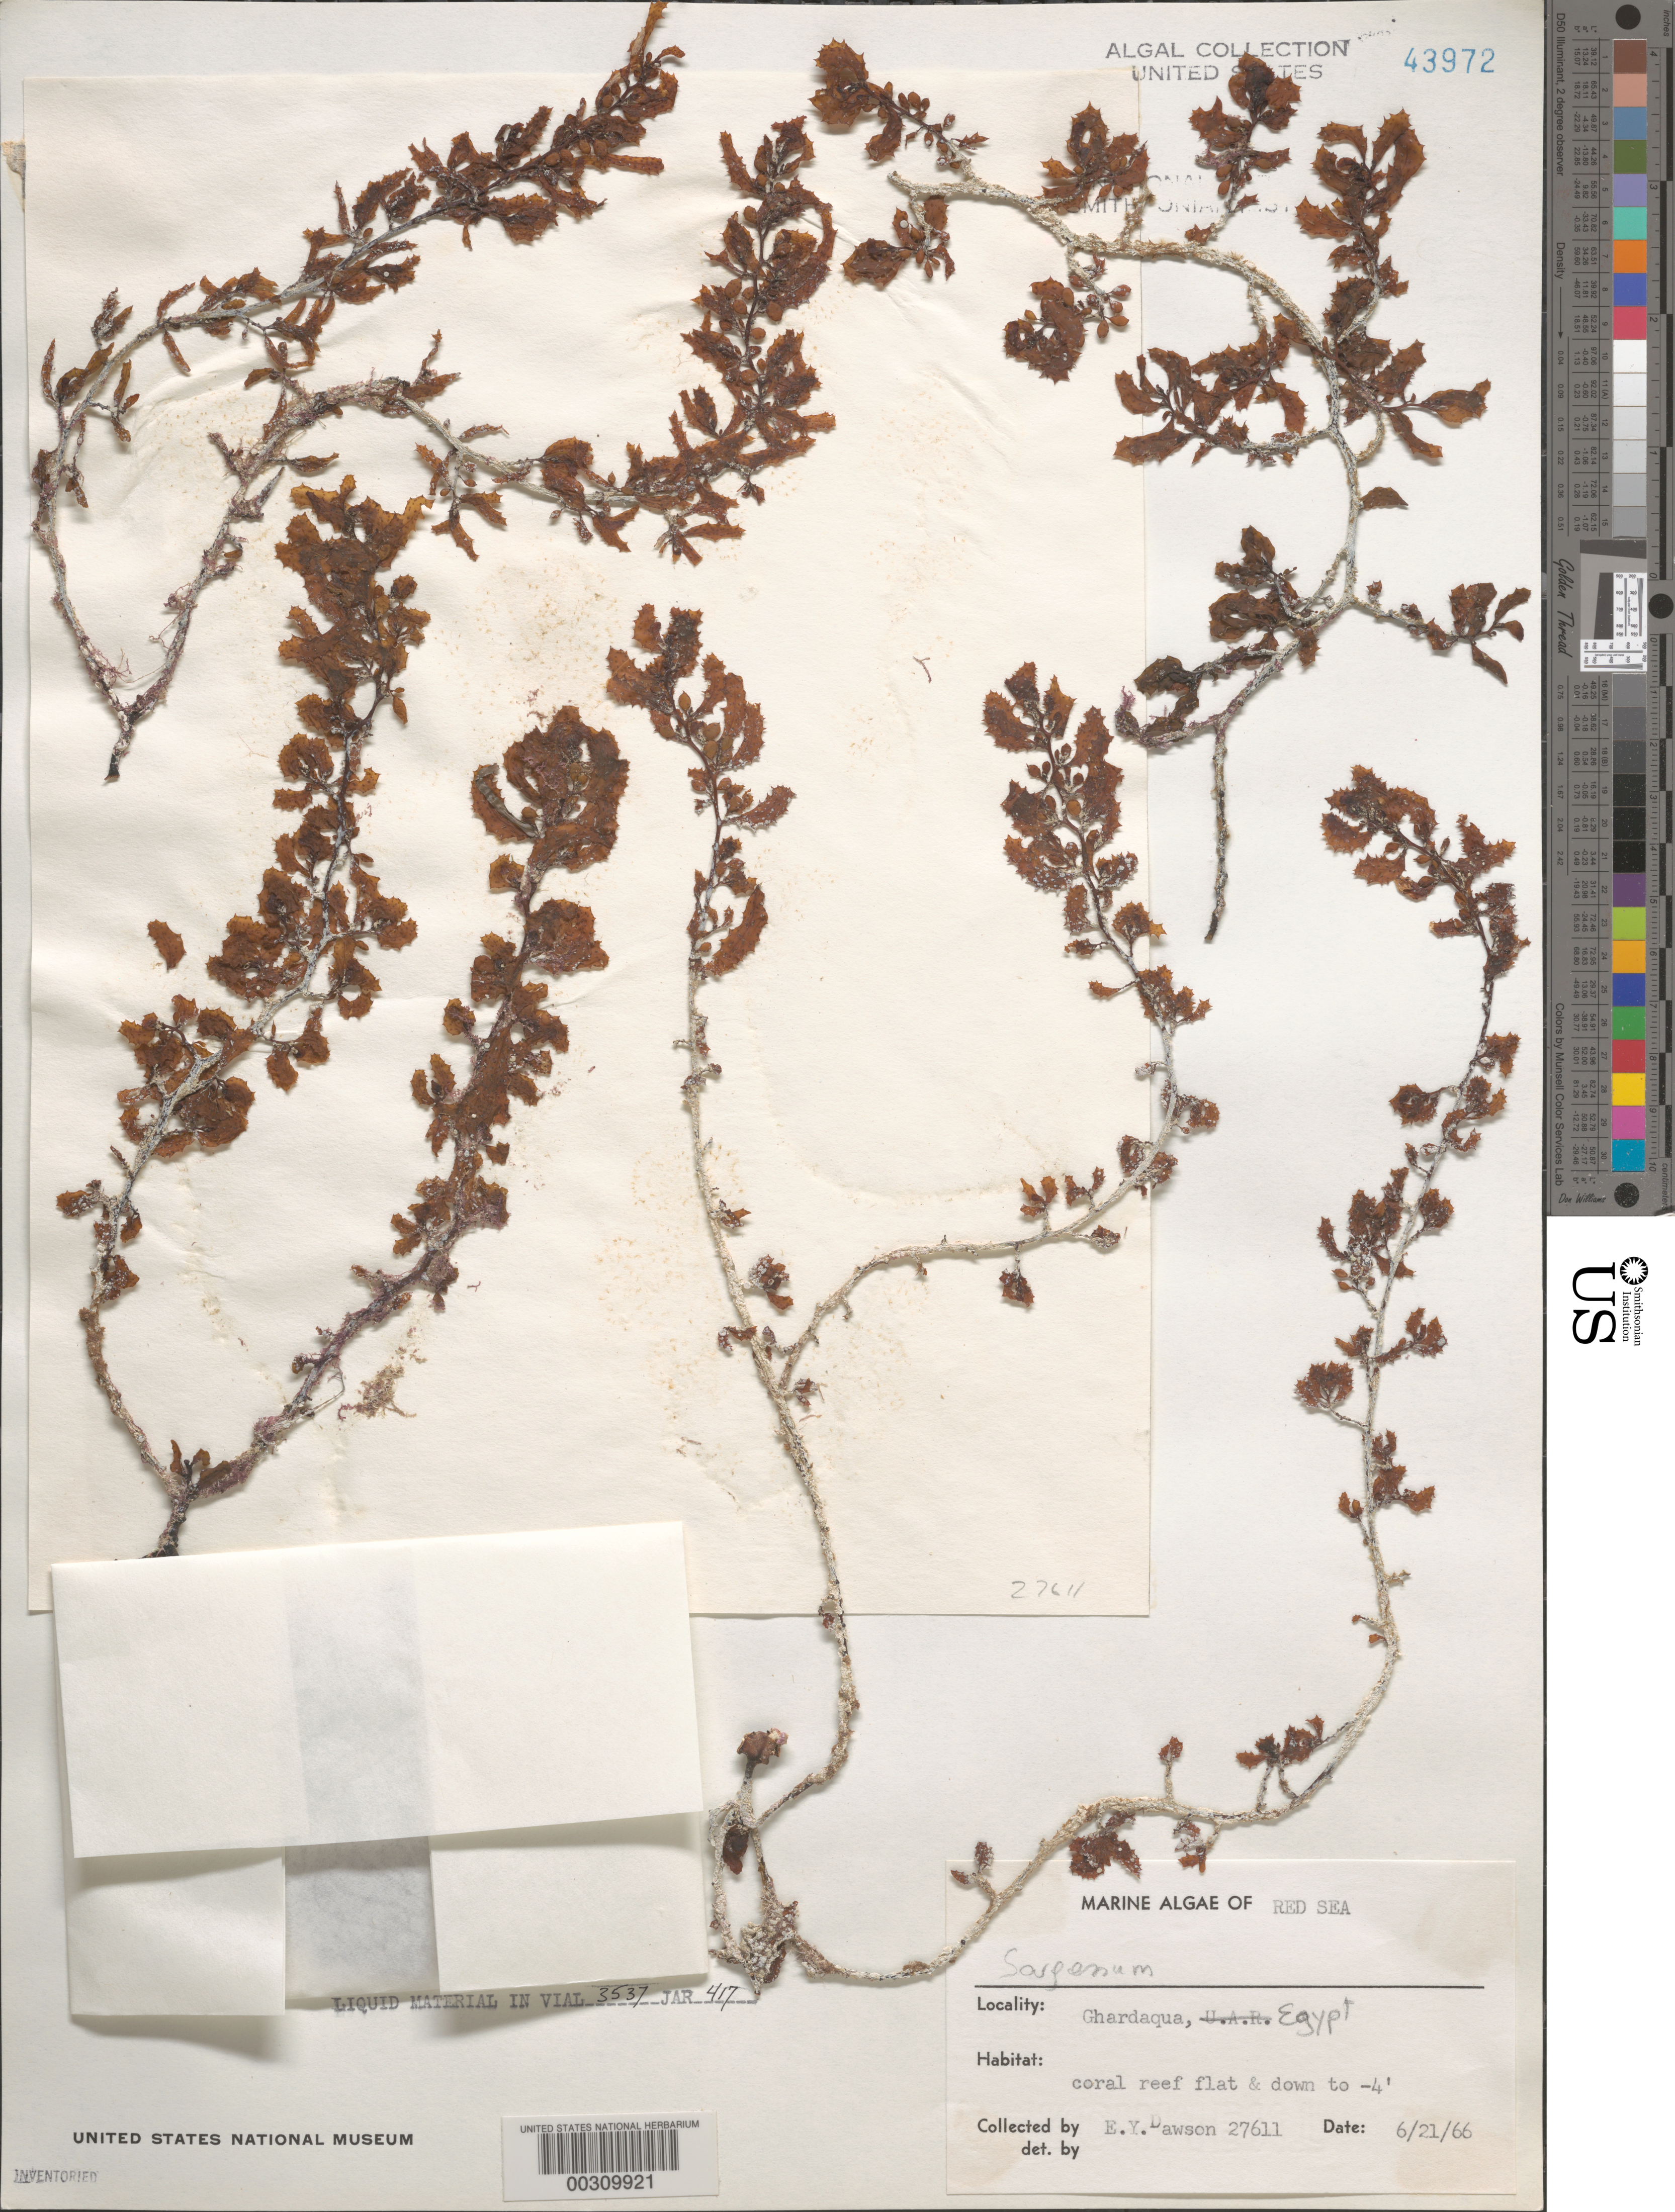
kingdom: Chromista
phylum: Ochrophyta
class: Phaeophyceae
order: Fucales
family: Sargassaceae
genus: Sargassum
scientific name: Sargassum sp.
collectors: E. Y. Dawson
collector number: EYD 27611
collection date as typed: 21 Jun 1966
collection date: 1966-06-21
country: Egypt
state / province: Al Bahr al Ahmar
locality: Ghardaqua, Red Sea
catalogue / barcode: US 43972